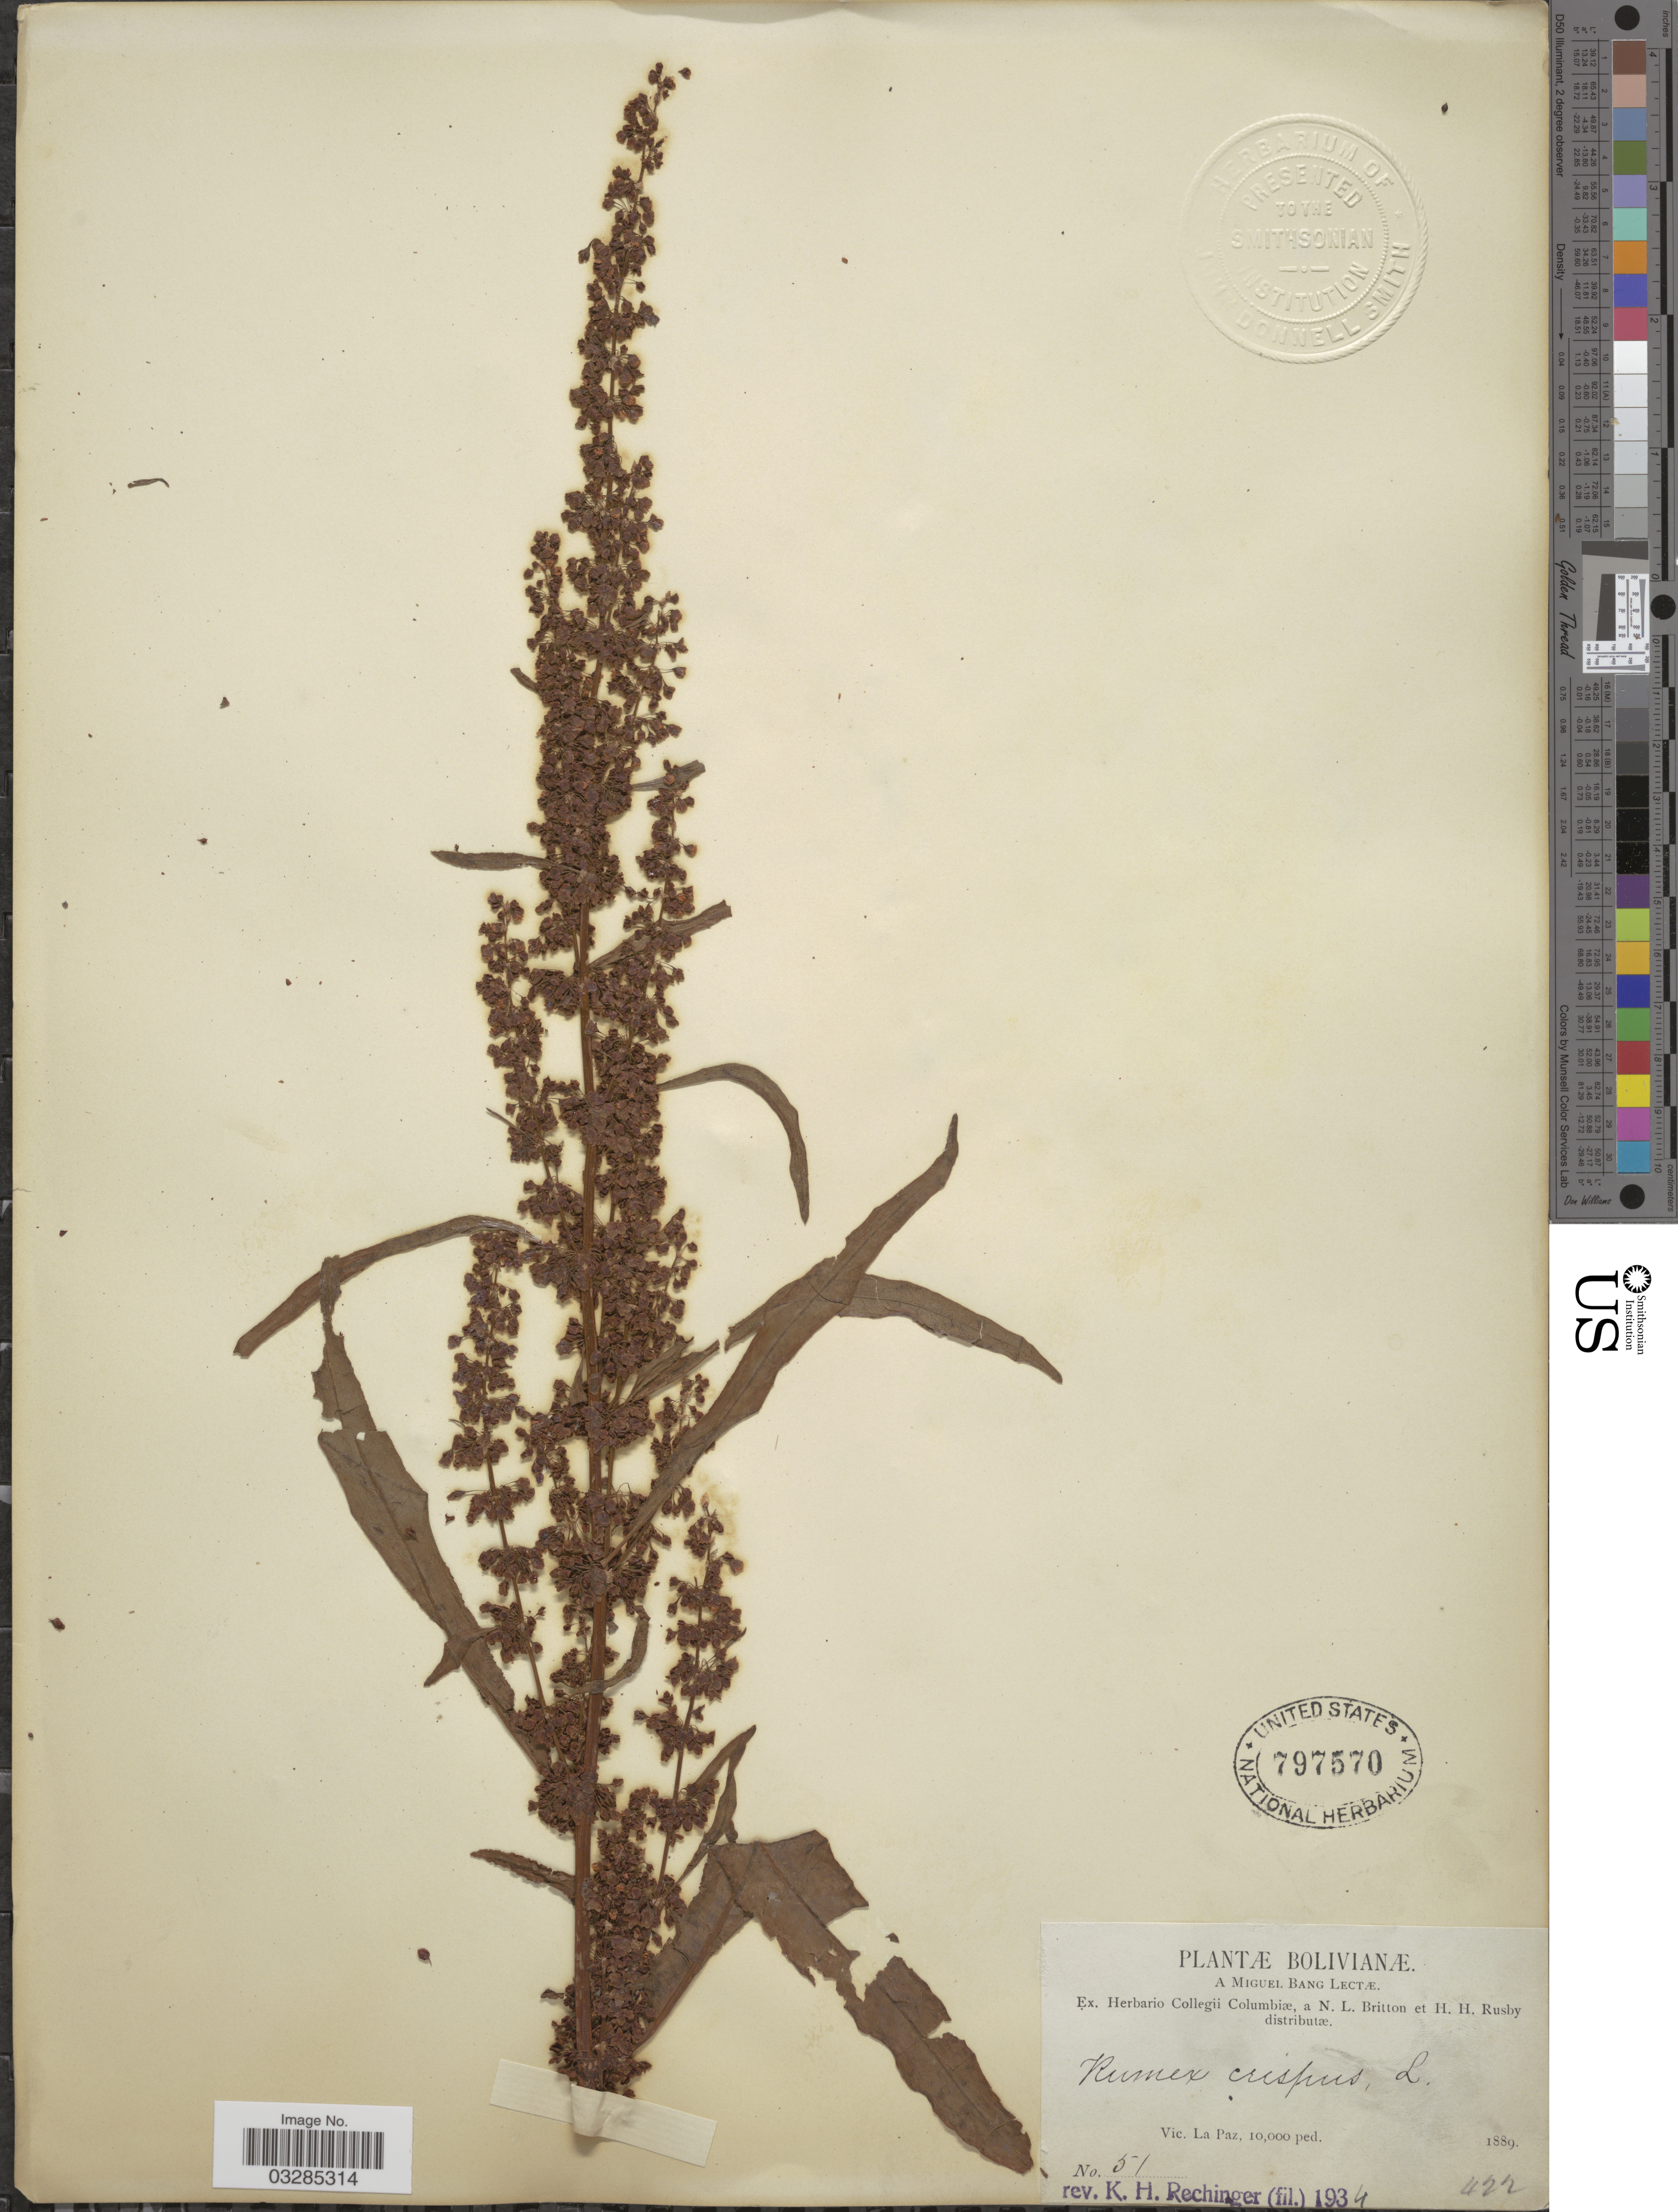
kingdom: Plantae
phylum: Tracheophyta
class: Magnoliopsida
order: Caryophyllales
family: Polygonaceae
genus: Rumex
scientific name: Rumex crispus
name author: L.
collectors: M. Bang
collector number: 51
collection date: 1889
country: Bolivia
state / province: La Paz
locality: Vic. La Paz.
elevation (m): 3048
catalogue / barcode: US 797570